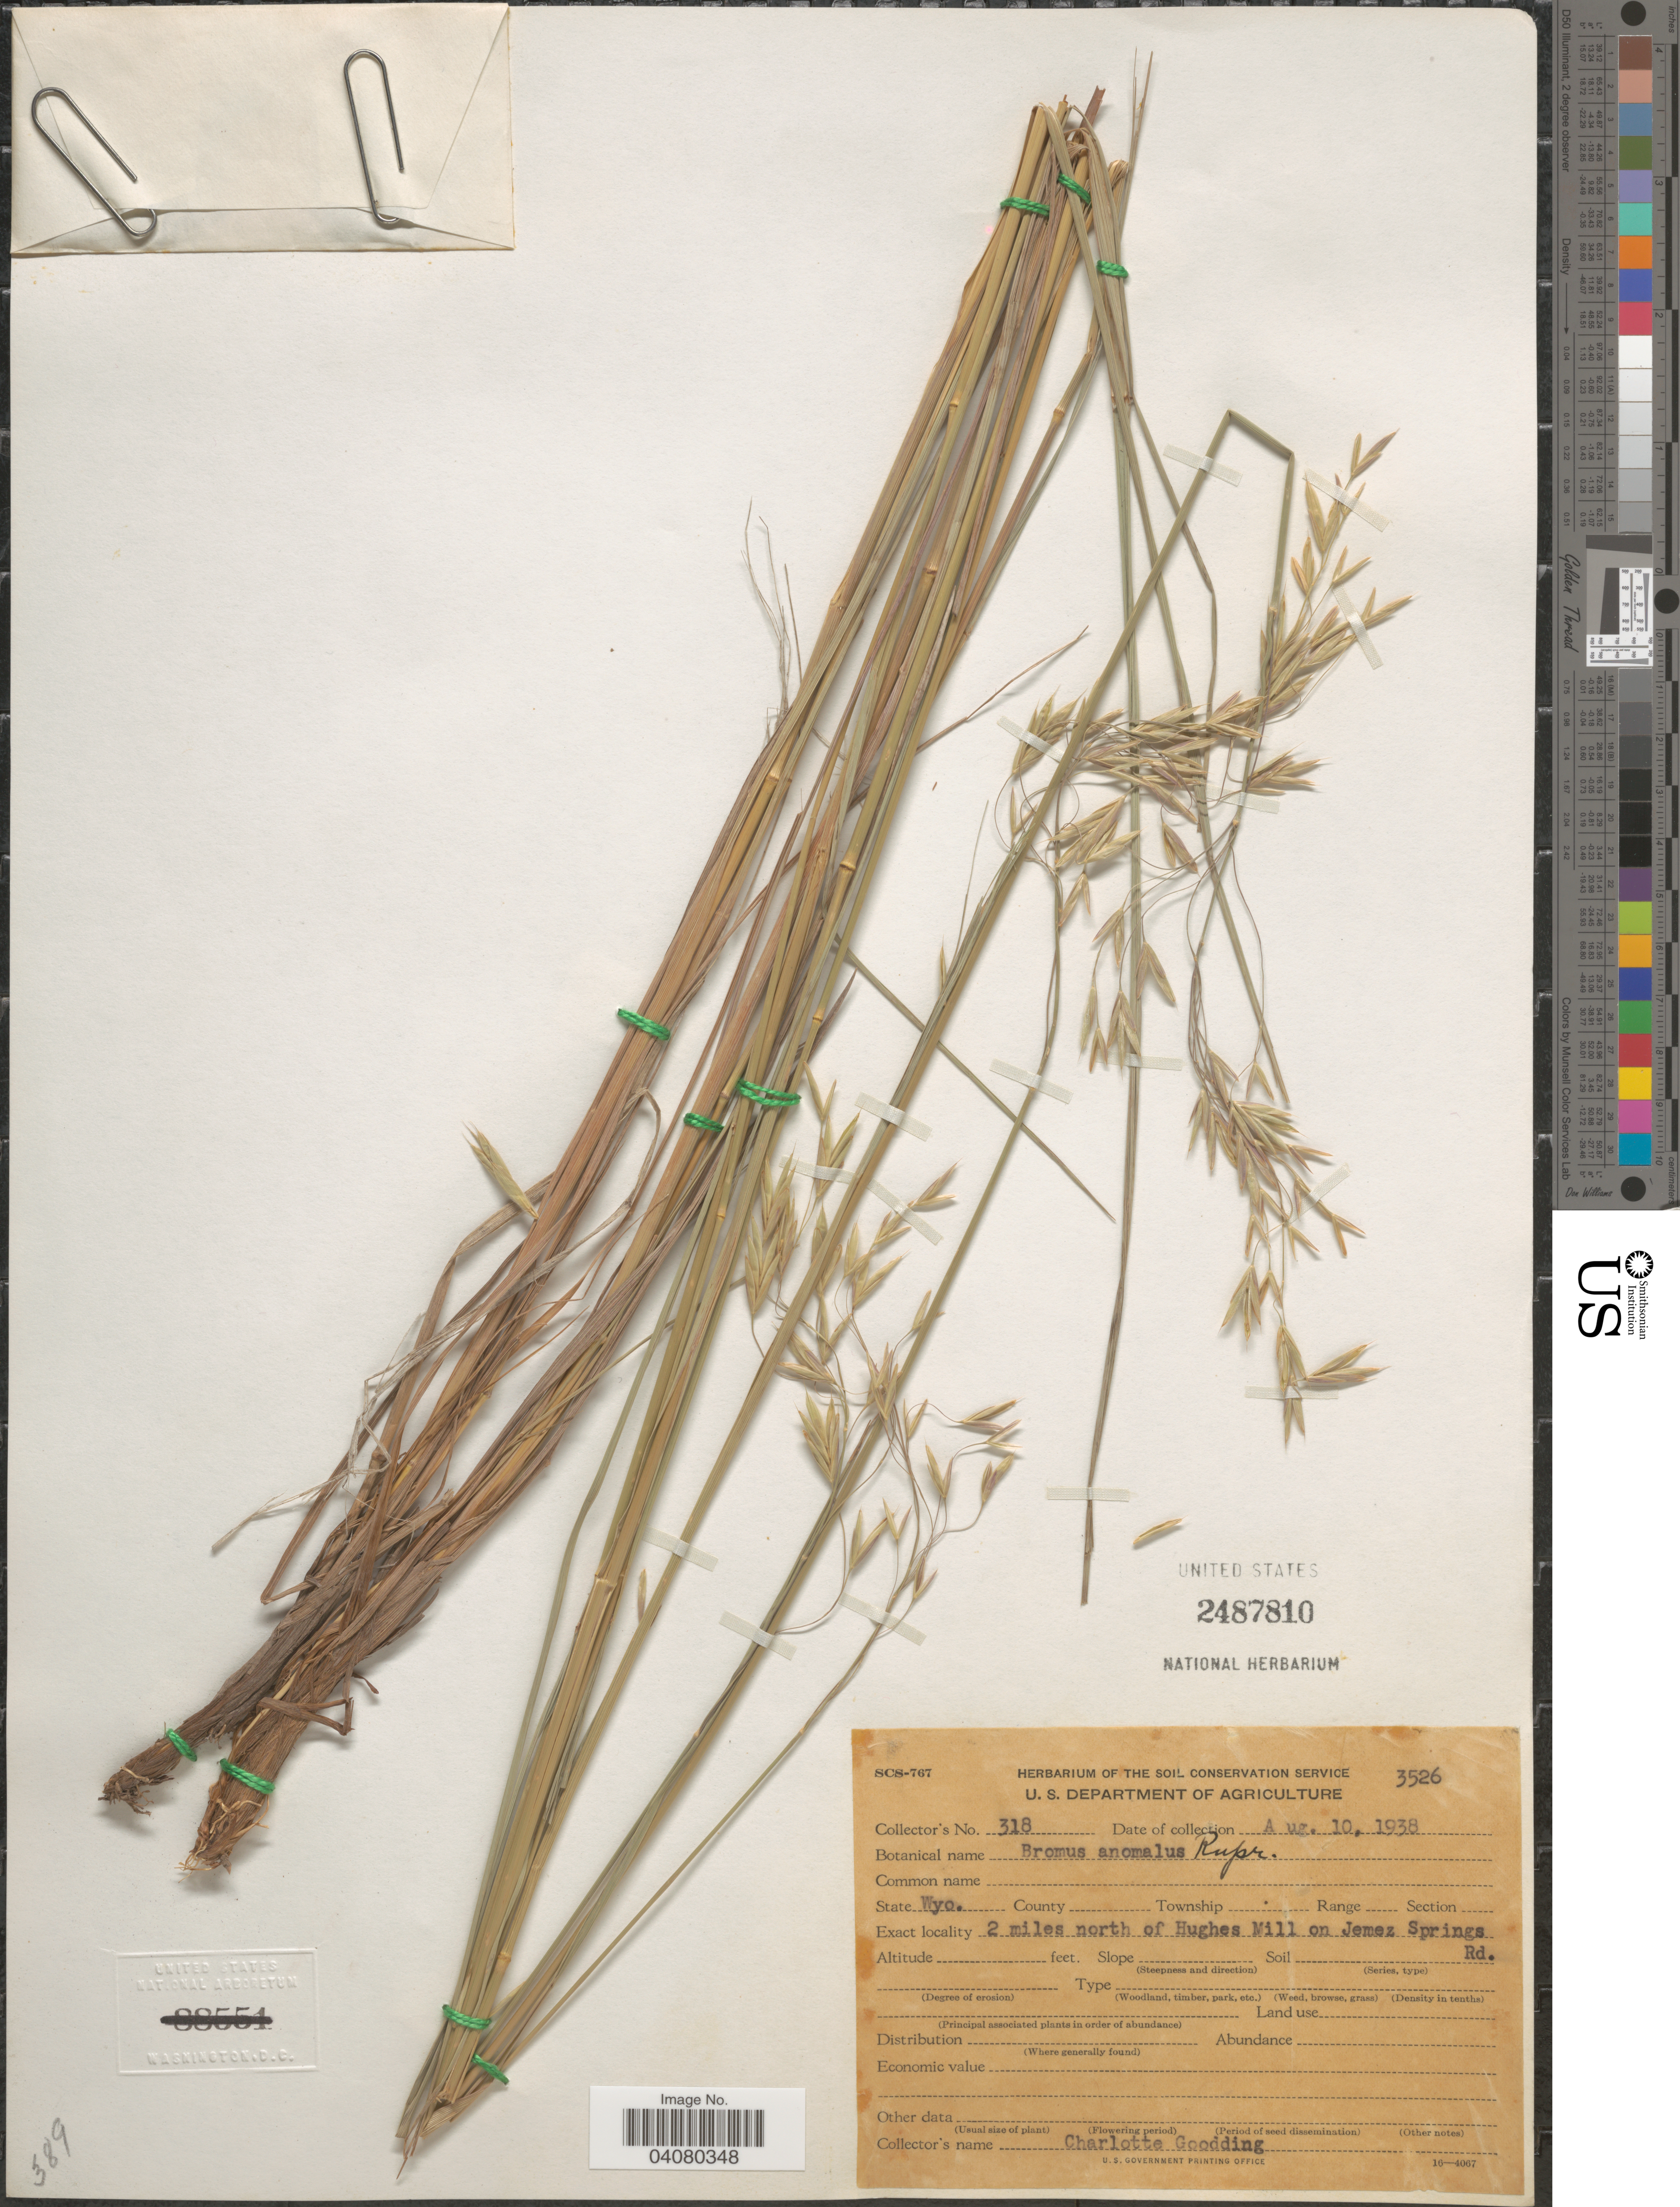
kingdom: Plantae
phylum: Tracheophyta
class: Liliopsida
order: Poales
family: Poaceae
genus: Bromus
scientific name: Bromus anomalus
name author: Rupr. ex E. Fourn.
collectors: C. Goodding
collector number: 318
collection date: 1938-08-10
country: United States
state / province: Wyoming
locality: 2 miles north of Hughes Mill on Jemez Springs Rd.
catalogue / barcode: US 2487810